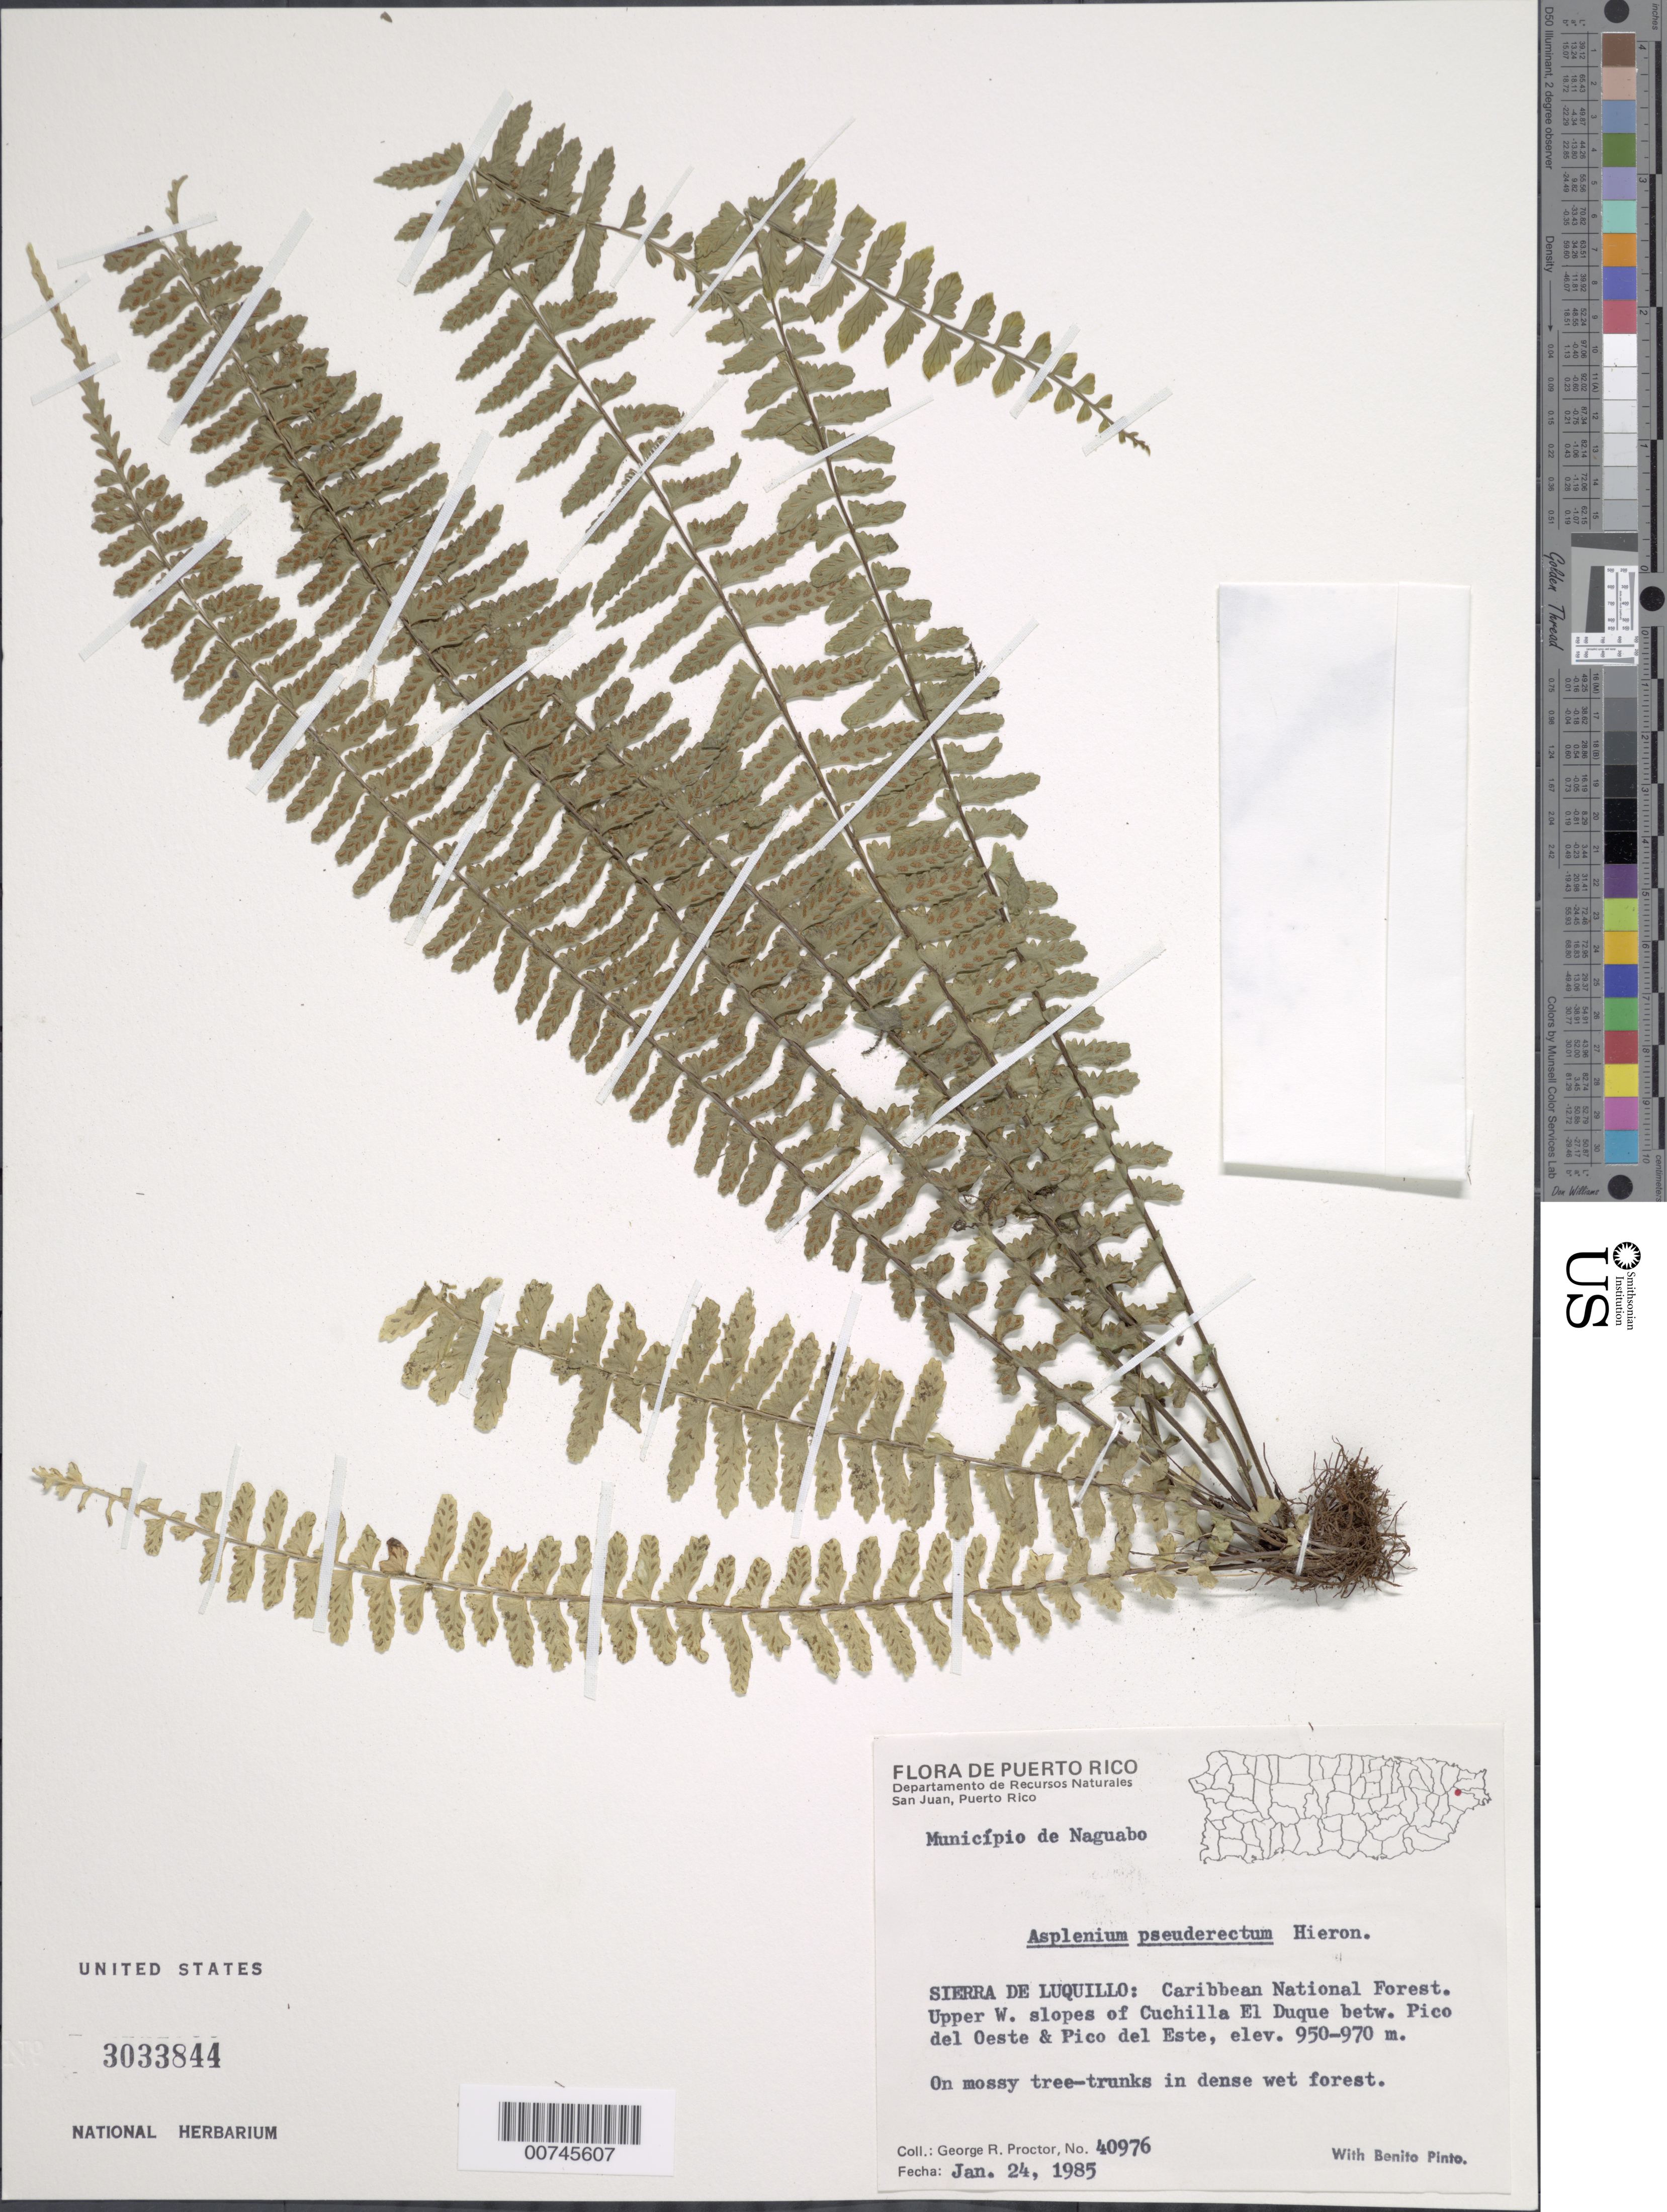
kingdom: Plantae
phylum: Tracheophyta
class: Polypodiopsida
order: Polypodiales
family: Aspleniaceae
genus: Asplenium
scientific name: Asplenium pteropus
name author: Kaulf.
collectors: G. R. Proctor & B. Pinto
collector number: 40976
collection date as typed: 24 Jan 1985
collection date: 1985-01-24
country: Puerto Rico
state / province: Naguabo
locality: Sierra de Luquillo: Caribben National Forest. Upper W slopes of Cuchilla El Duque between Pico del Oeste & Pico del Este, Municipio de Naguabo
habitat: On mossy tree-trunks in dense wet forest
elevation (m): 950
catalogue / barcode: US 3033844